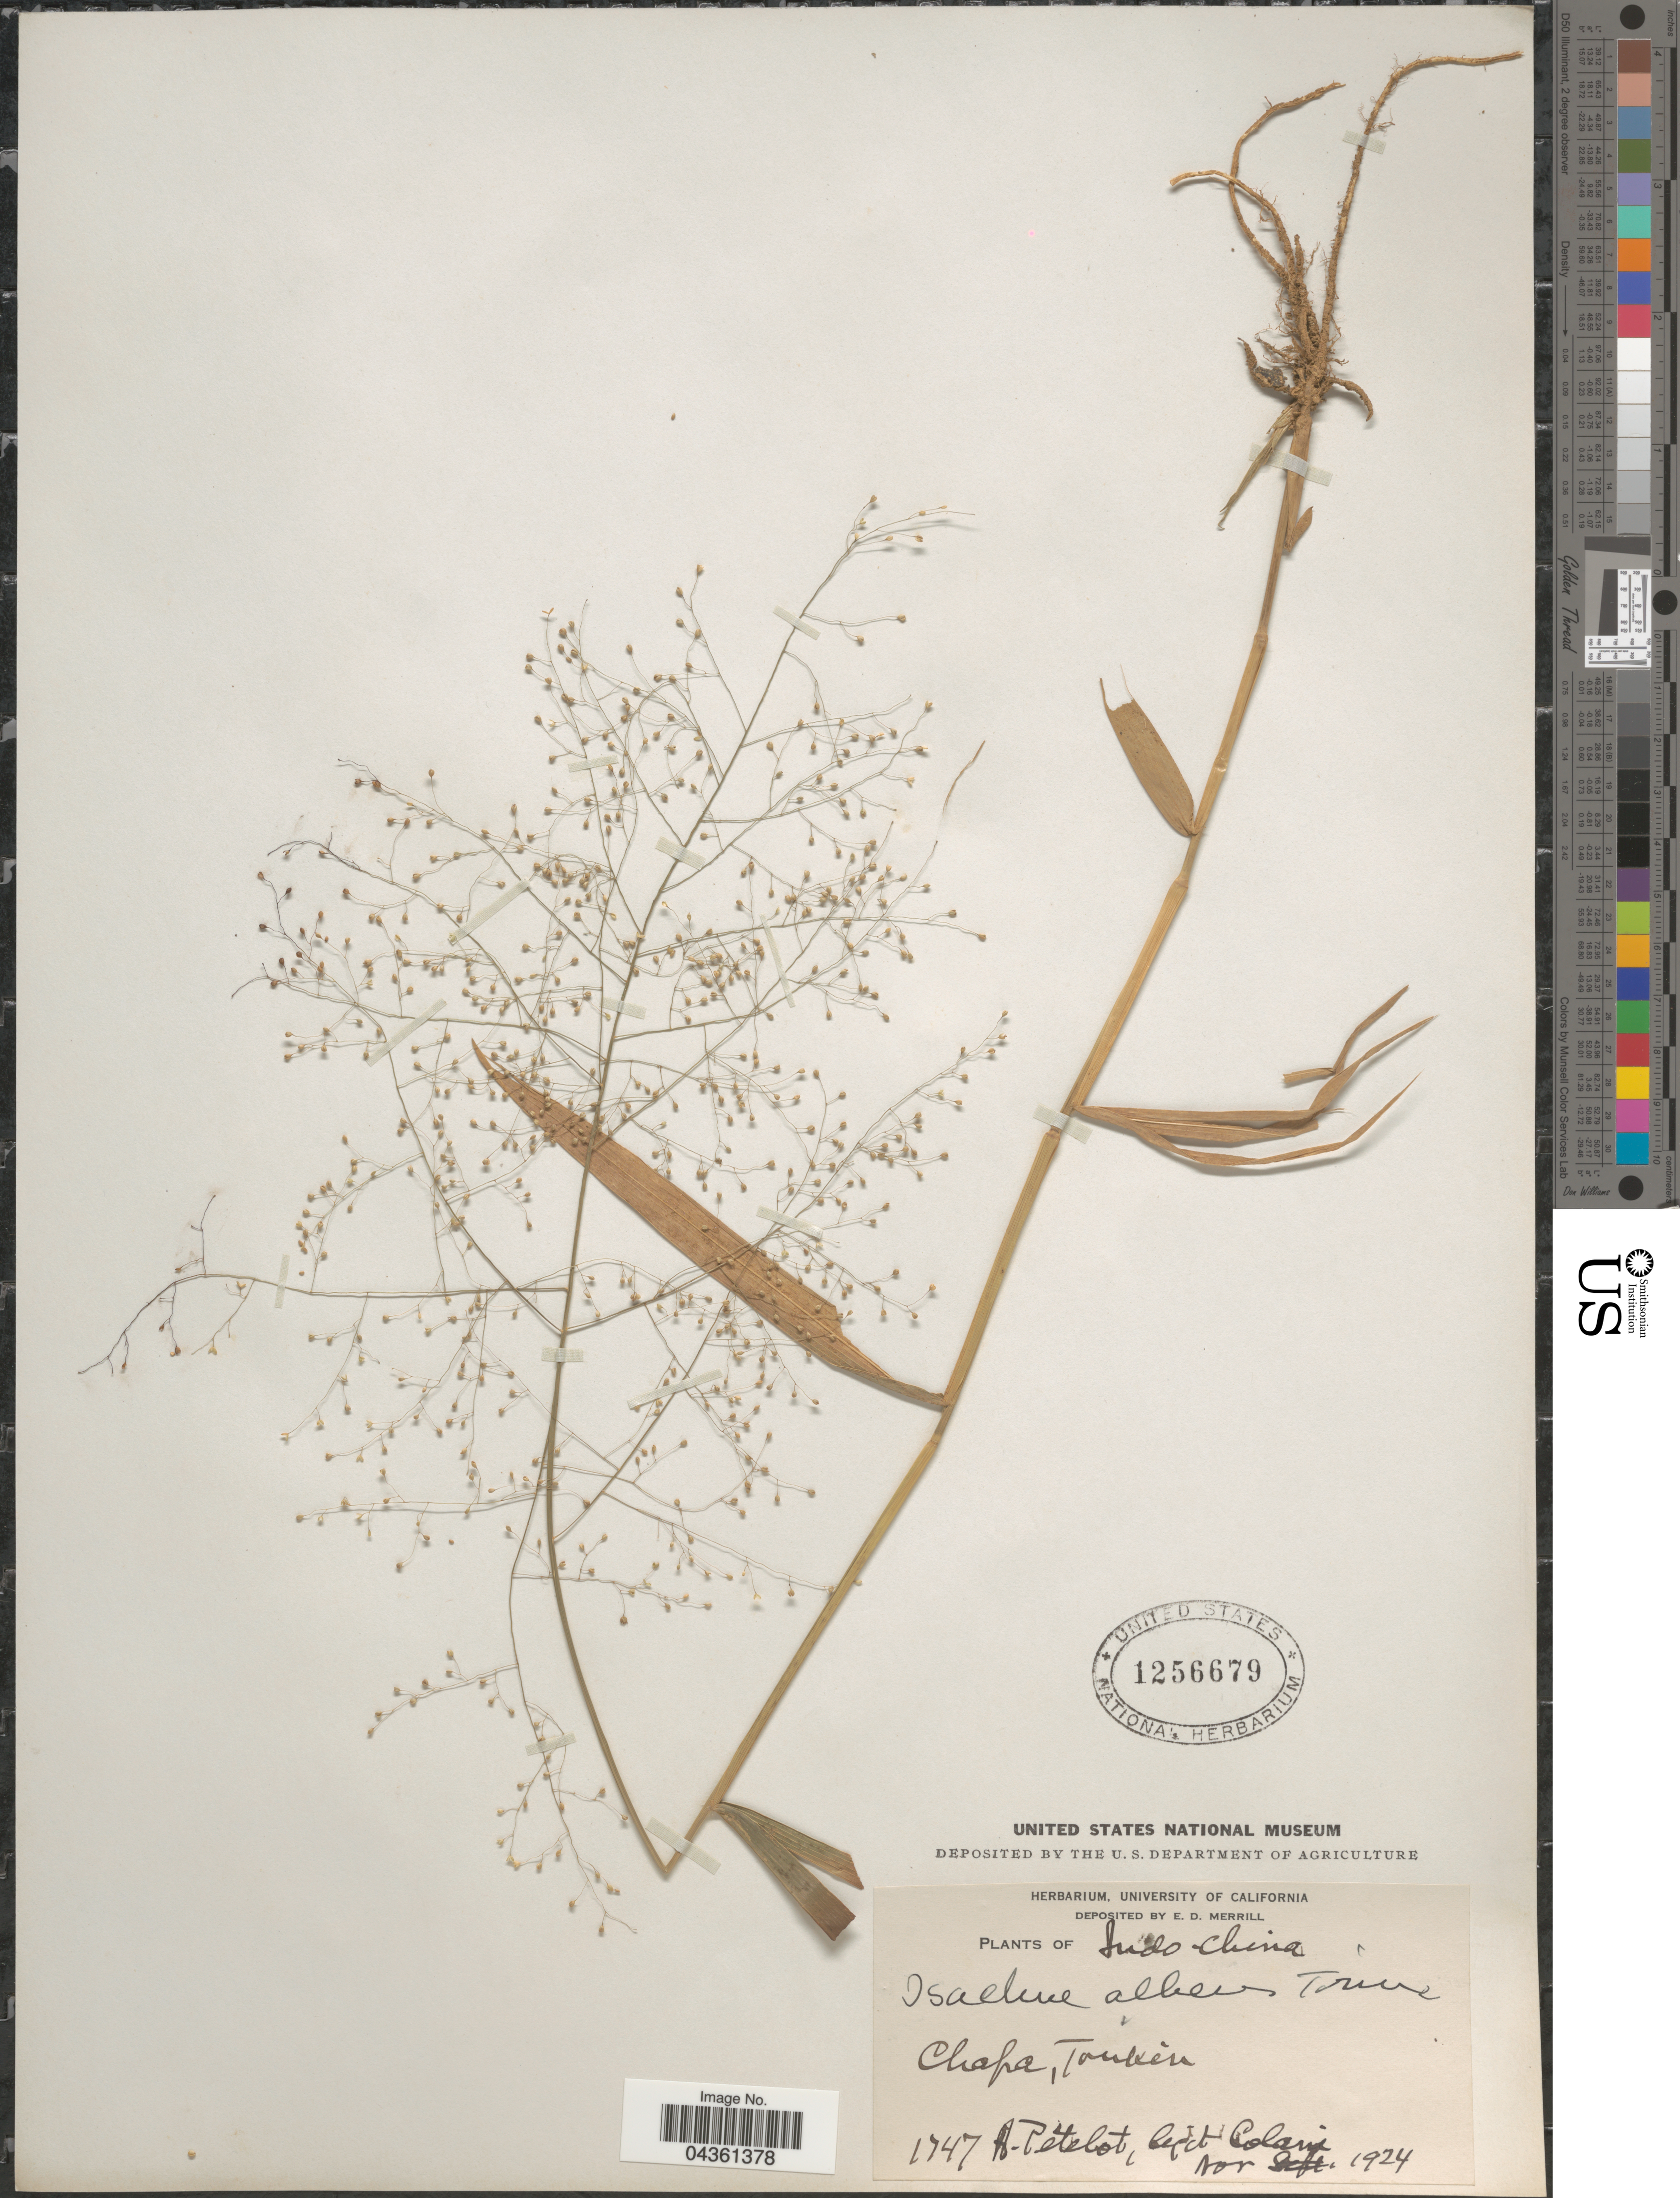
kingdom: Plantae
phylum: Tracheophyta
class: Liliopsida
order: Poales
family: Poaceae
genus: Isachne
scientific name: Isachne albens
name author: Trin.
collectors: A. Petelot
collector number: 1747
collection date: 1924-11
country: Vietnam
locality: Indo-China. Chapa, Tonkin.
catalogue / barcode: US 1256679